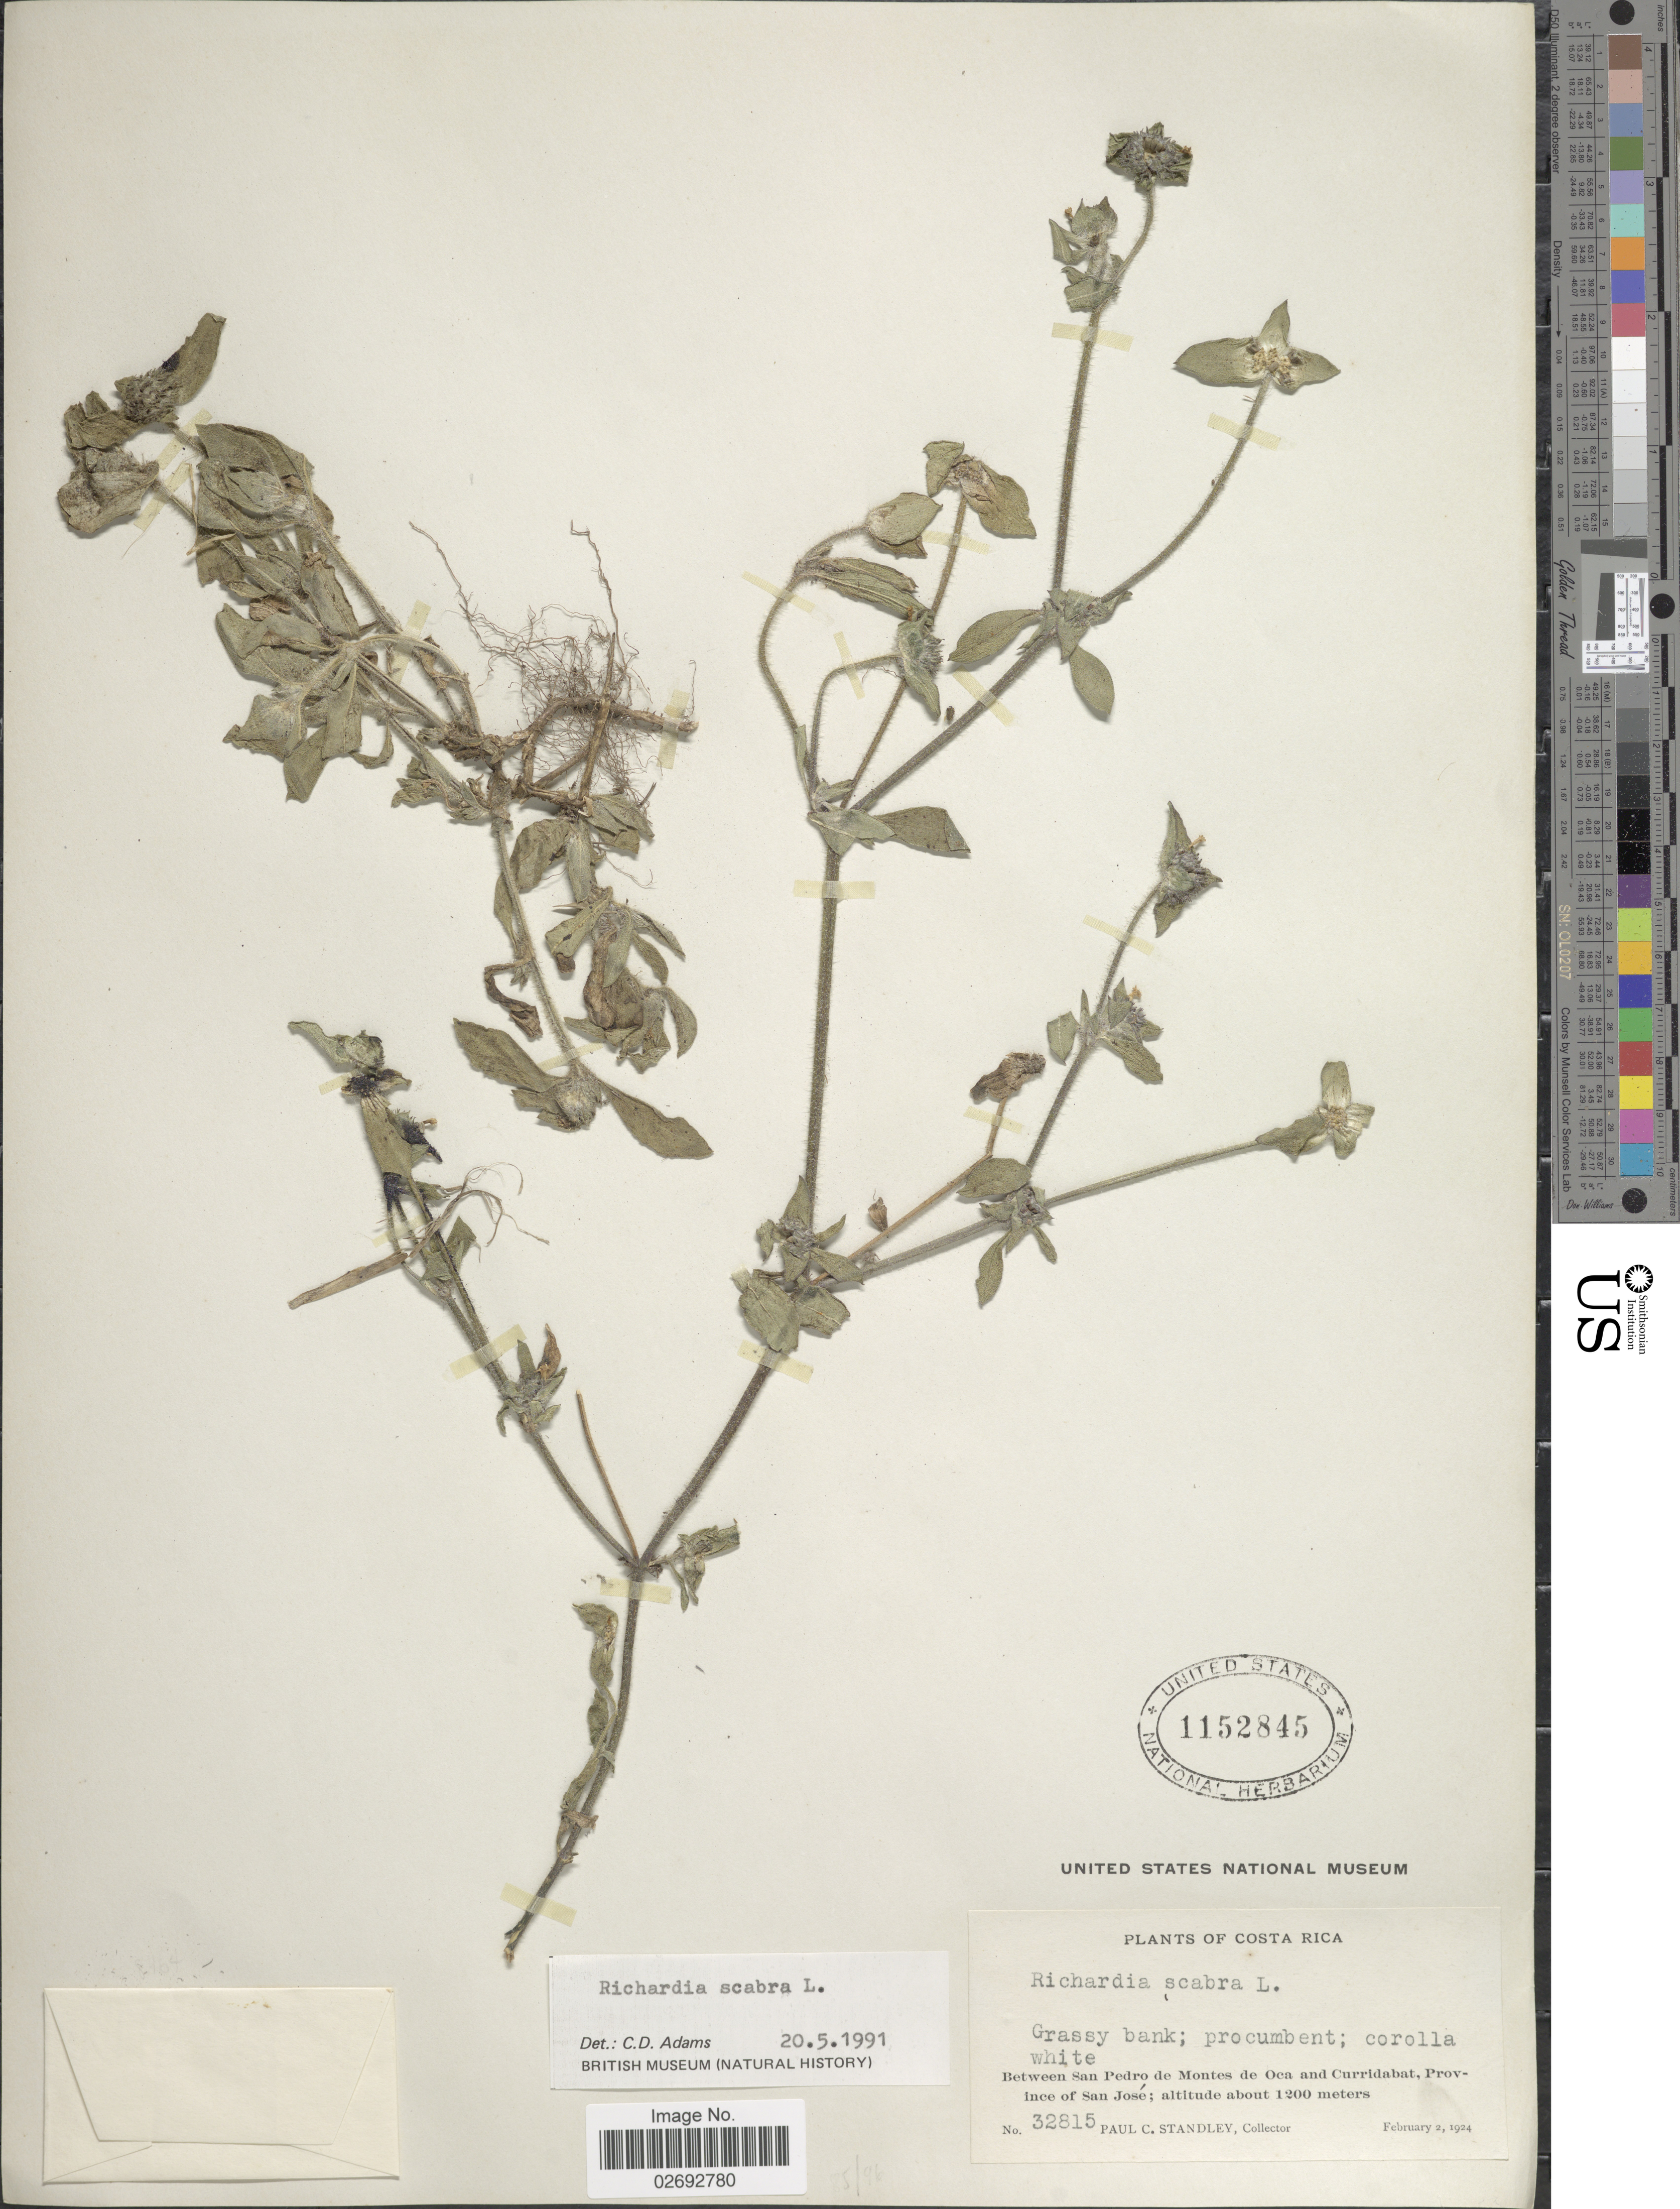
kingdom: Plantae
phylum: Tracheophyta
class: Magnoliopsida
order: Gentianales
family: Rubiaceae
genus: Richardia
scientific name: Richardia scabra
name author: L.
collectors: P. C. Standley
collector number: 32815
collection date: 1924-02-02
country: Costa Rica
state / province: San José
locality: Between San Pedro de Montes de Oca and Curridabat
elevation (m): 1200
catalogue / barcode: US 1152845